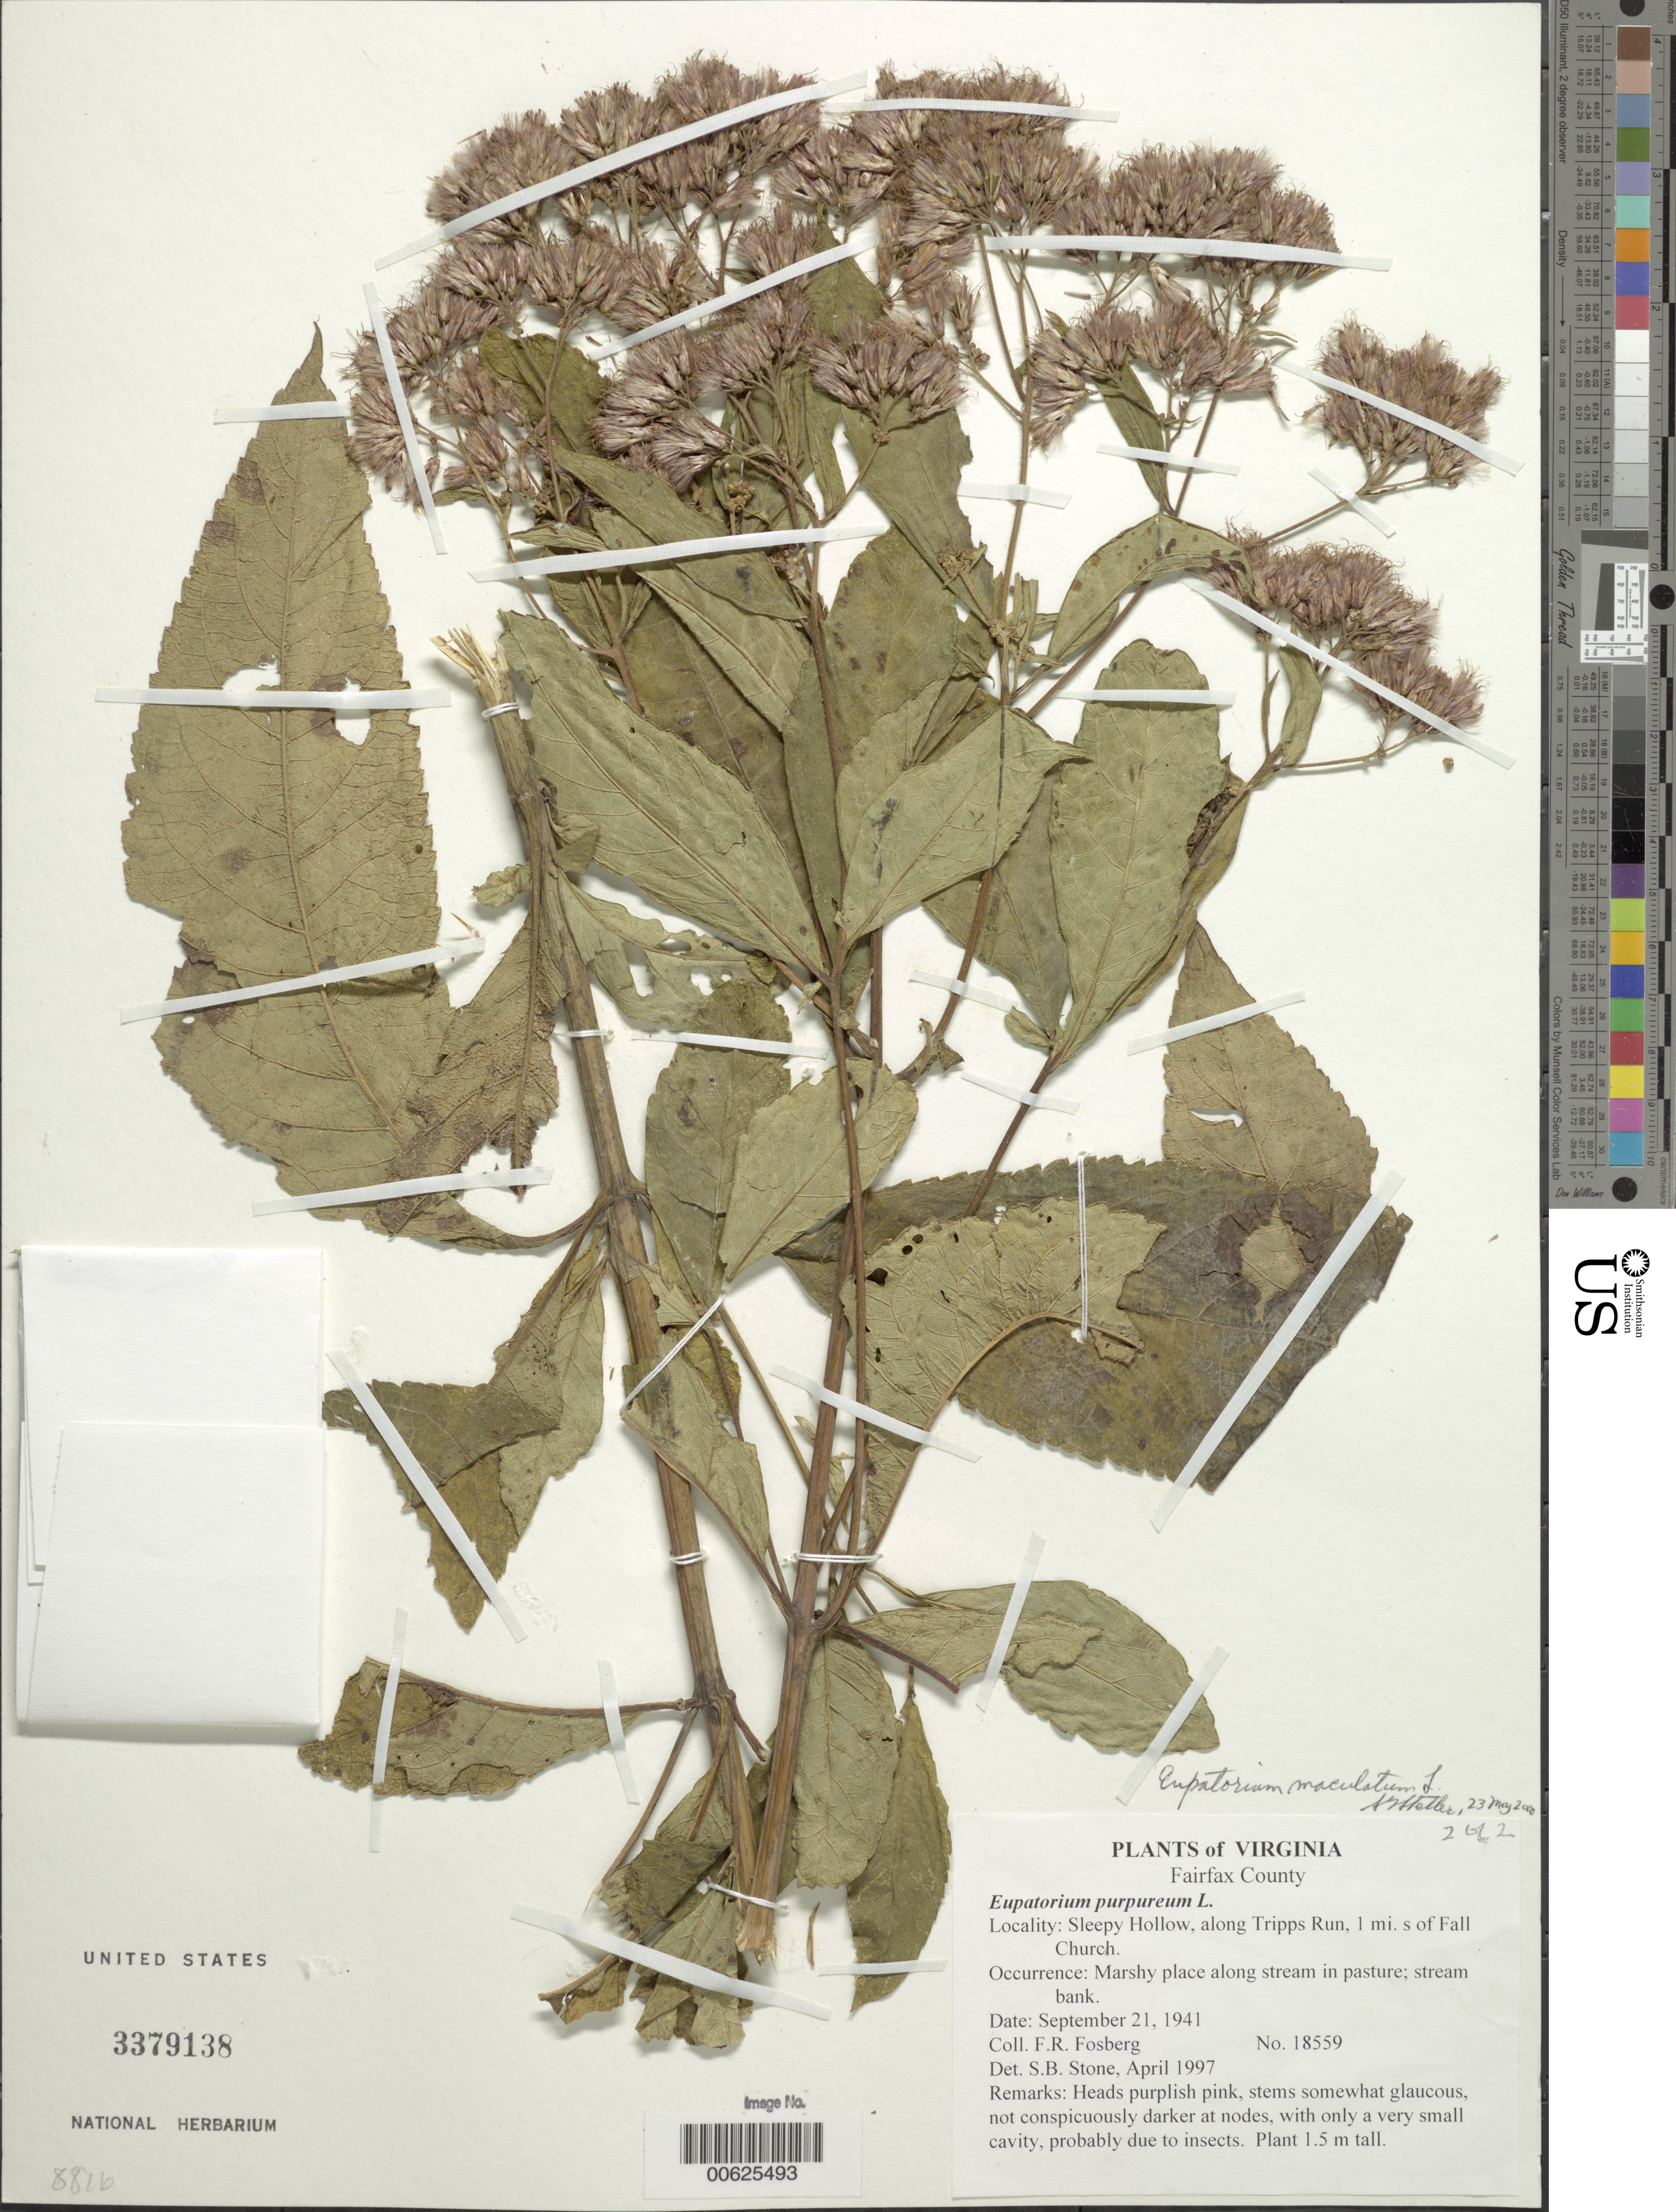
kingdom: Plantae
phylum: Tracheophyta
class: Magnoliopsida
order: Asterales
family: Asteraceae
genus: Eupatorium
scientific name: Eupatorium maculatum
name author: L.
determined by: Shetler, Stanwyn G., (US), NMNH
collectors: F. R. Fosberg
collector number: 18559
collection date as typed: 21 Sep 1941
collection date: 1941-09-21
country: United States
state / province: Virginia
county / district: Fairfax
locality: Sleepy Hollow, along Tripps Run, 1 mi. S of Falls Church.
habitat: Marshy place along stream in pasture; stream bank.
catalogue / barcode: US 3379138